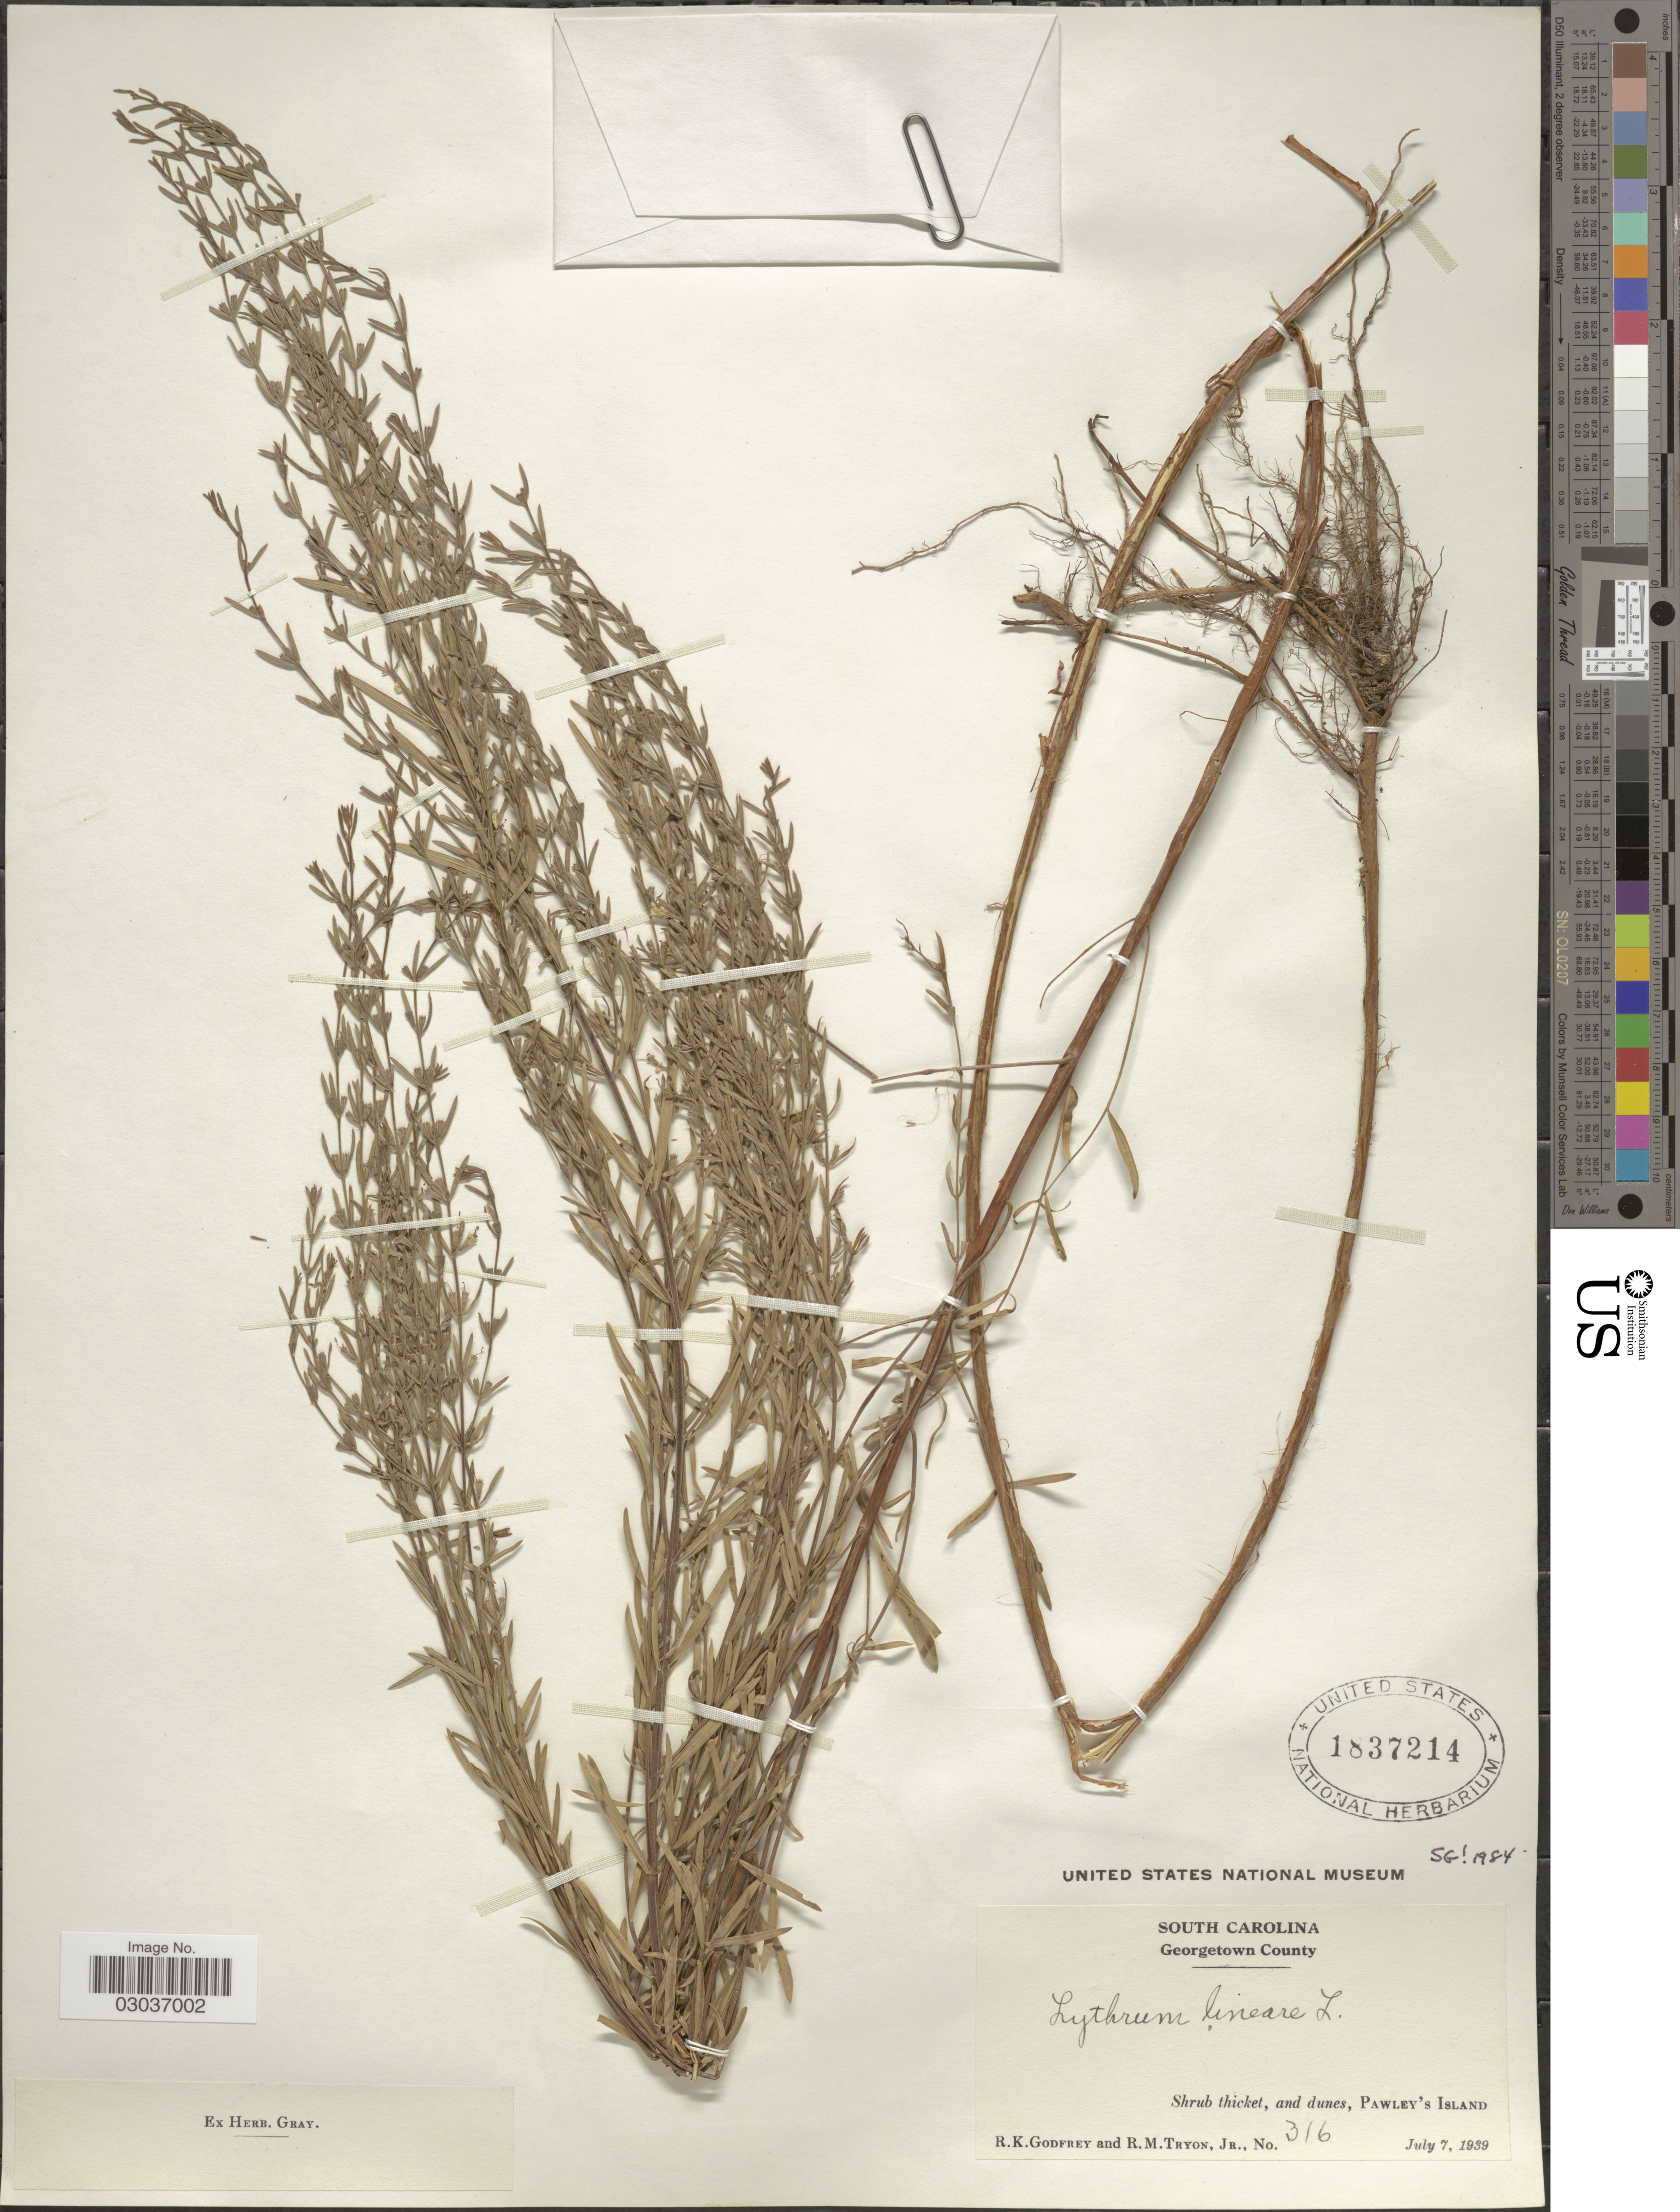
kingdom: Plantae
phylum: Tracheophyta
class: Magnoliopsida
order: Myrtales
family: Lythraceae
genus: Lythrum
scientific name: Lythrum lineare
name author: L.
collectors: R. K. Godfrey & R. Tryon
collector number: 316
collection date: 1939-07-07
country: United States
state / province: South Carolina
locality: Georgetown County, Pawley's Island.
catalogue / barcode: US 1837214